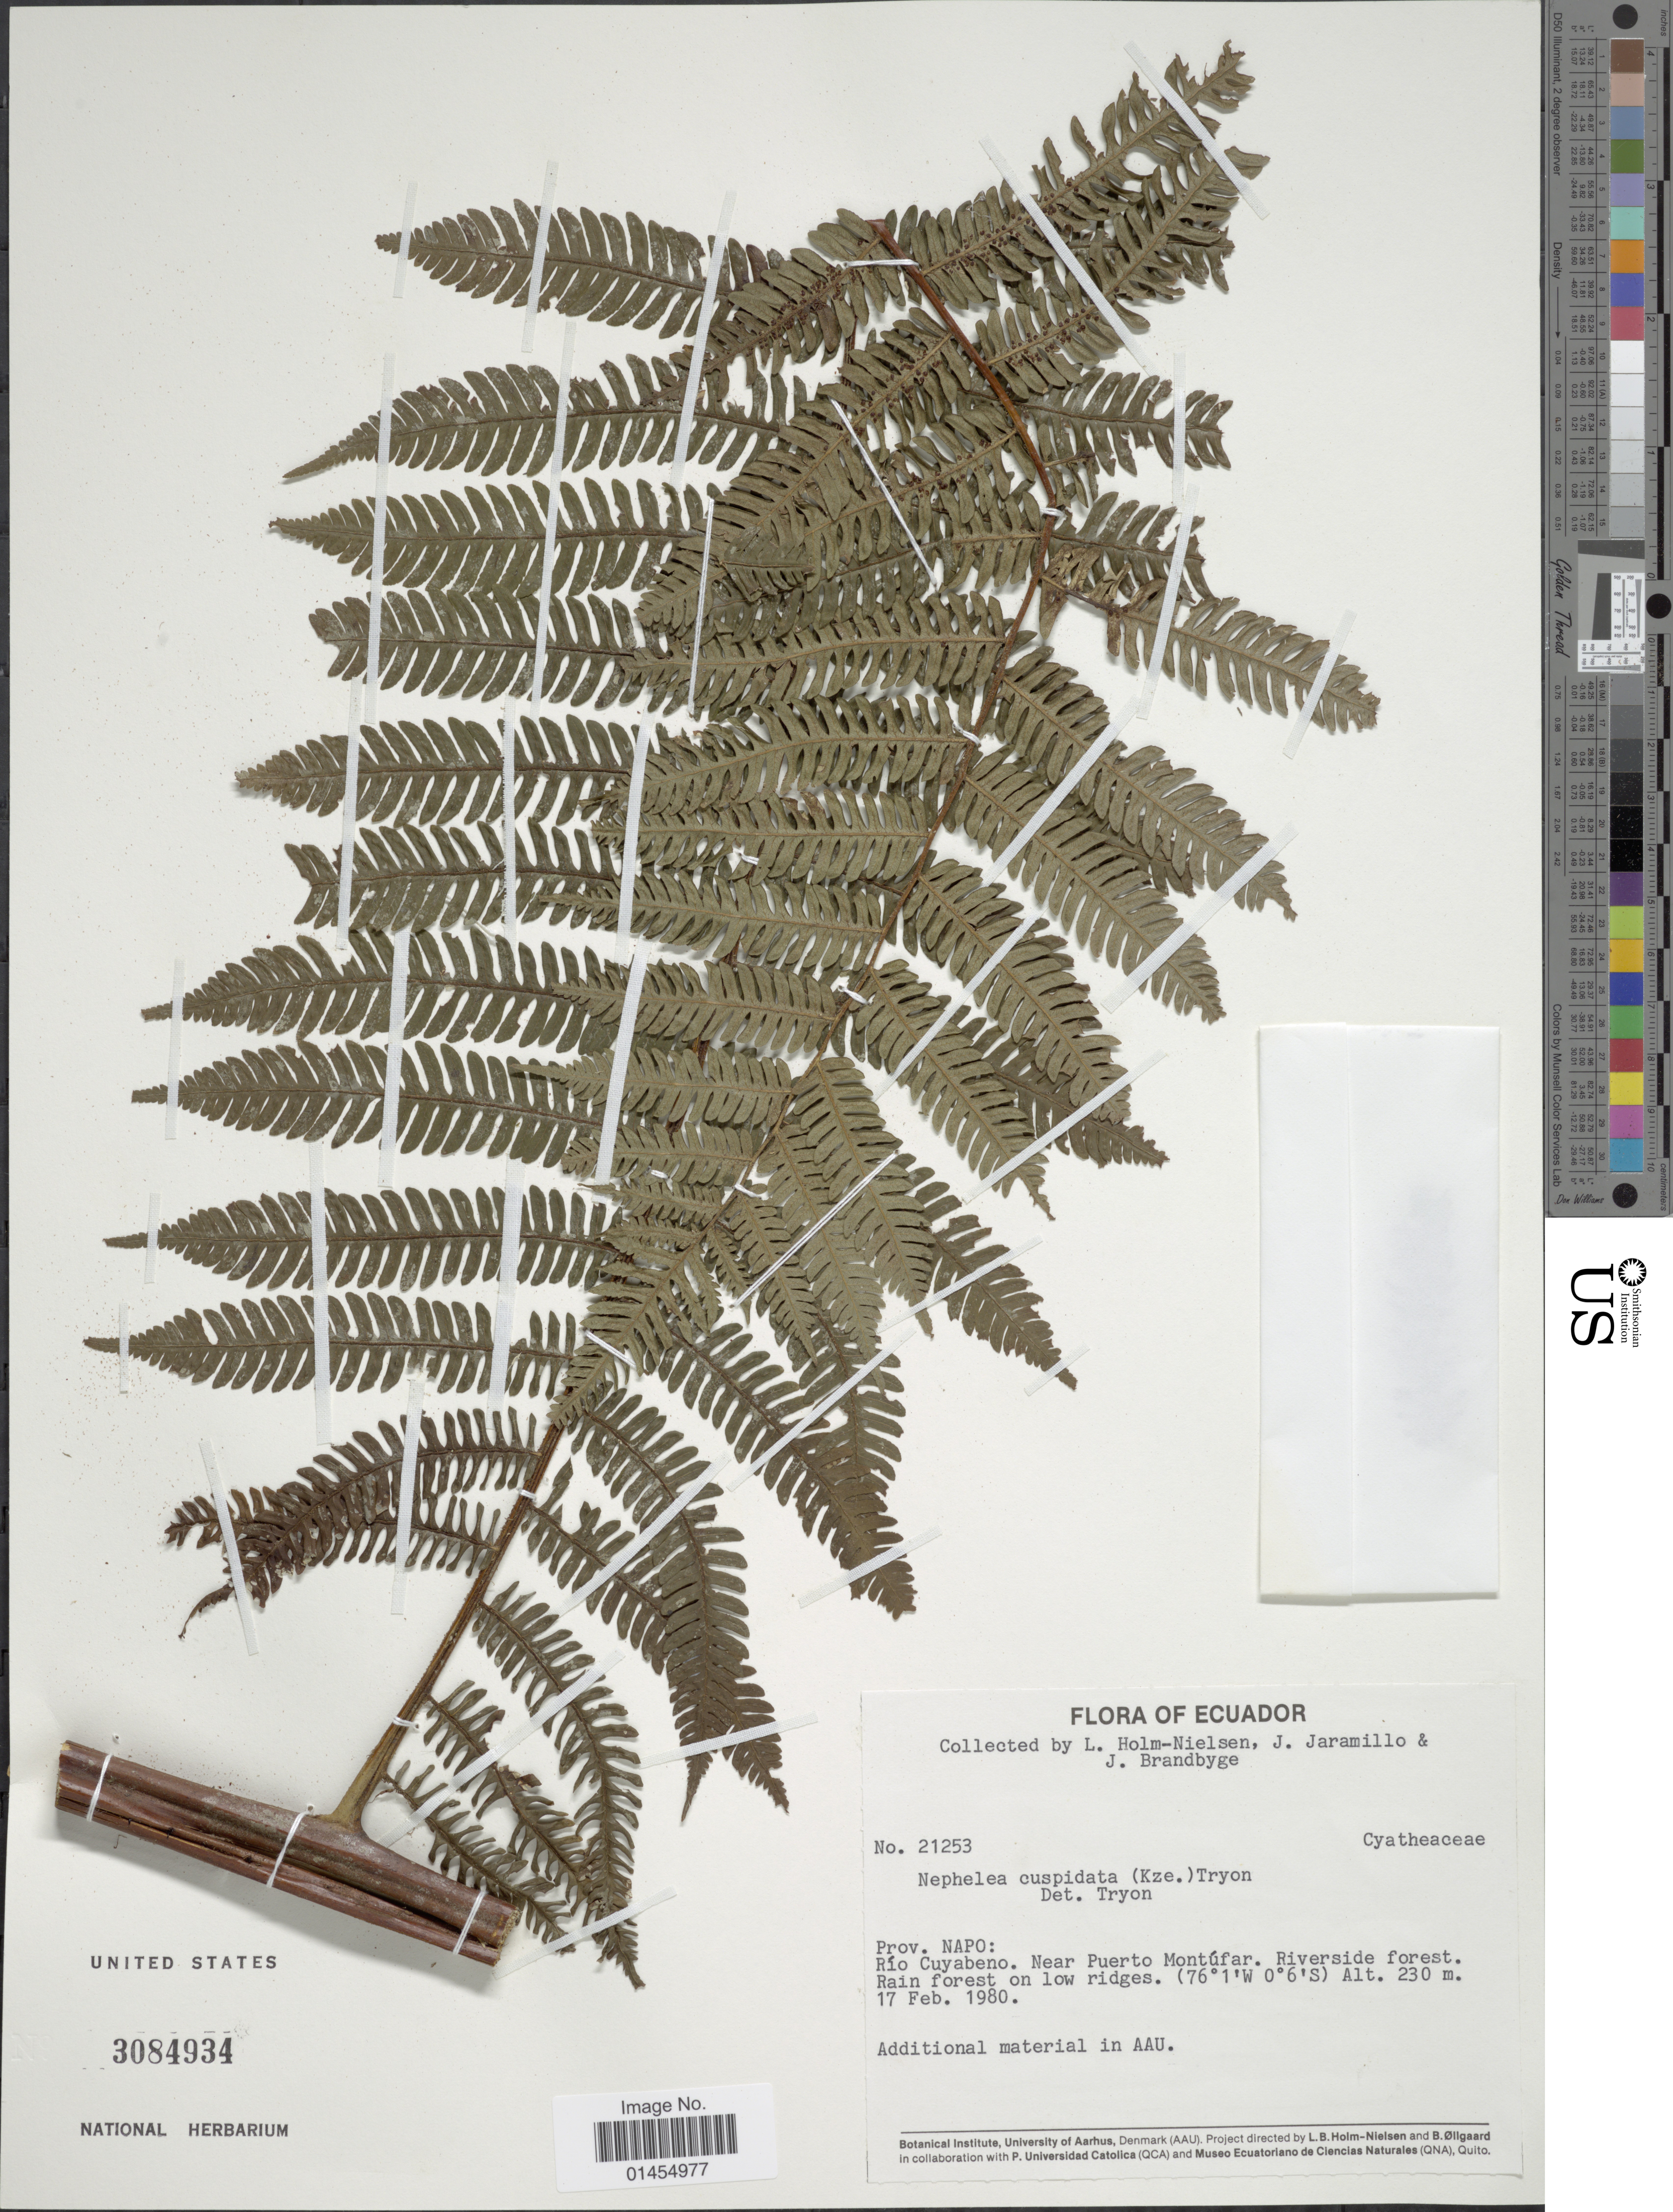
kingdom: Plantae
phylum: Tracheophyta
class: Polypodiopsida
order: Cyatheales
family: Cyatheaceae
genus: Alsophila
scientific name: Alsophila cuspidata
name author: (Kunze) D.S. Conant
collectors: L. B. Holm-Nielsen, J. Jaramillo & J. Brandbyge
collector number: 21253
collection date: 1980-02-17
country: Ecuador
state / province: Napo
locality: Río Cuyabeno. Near Puerto Montúfar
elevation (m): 230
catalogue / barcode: US 3084934